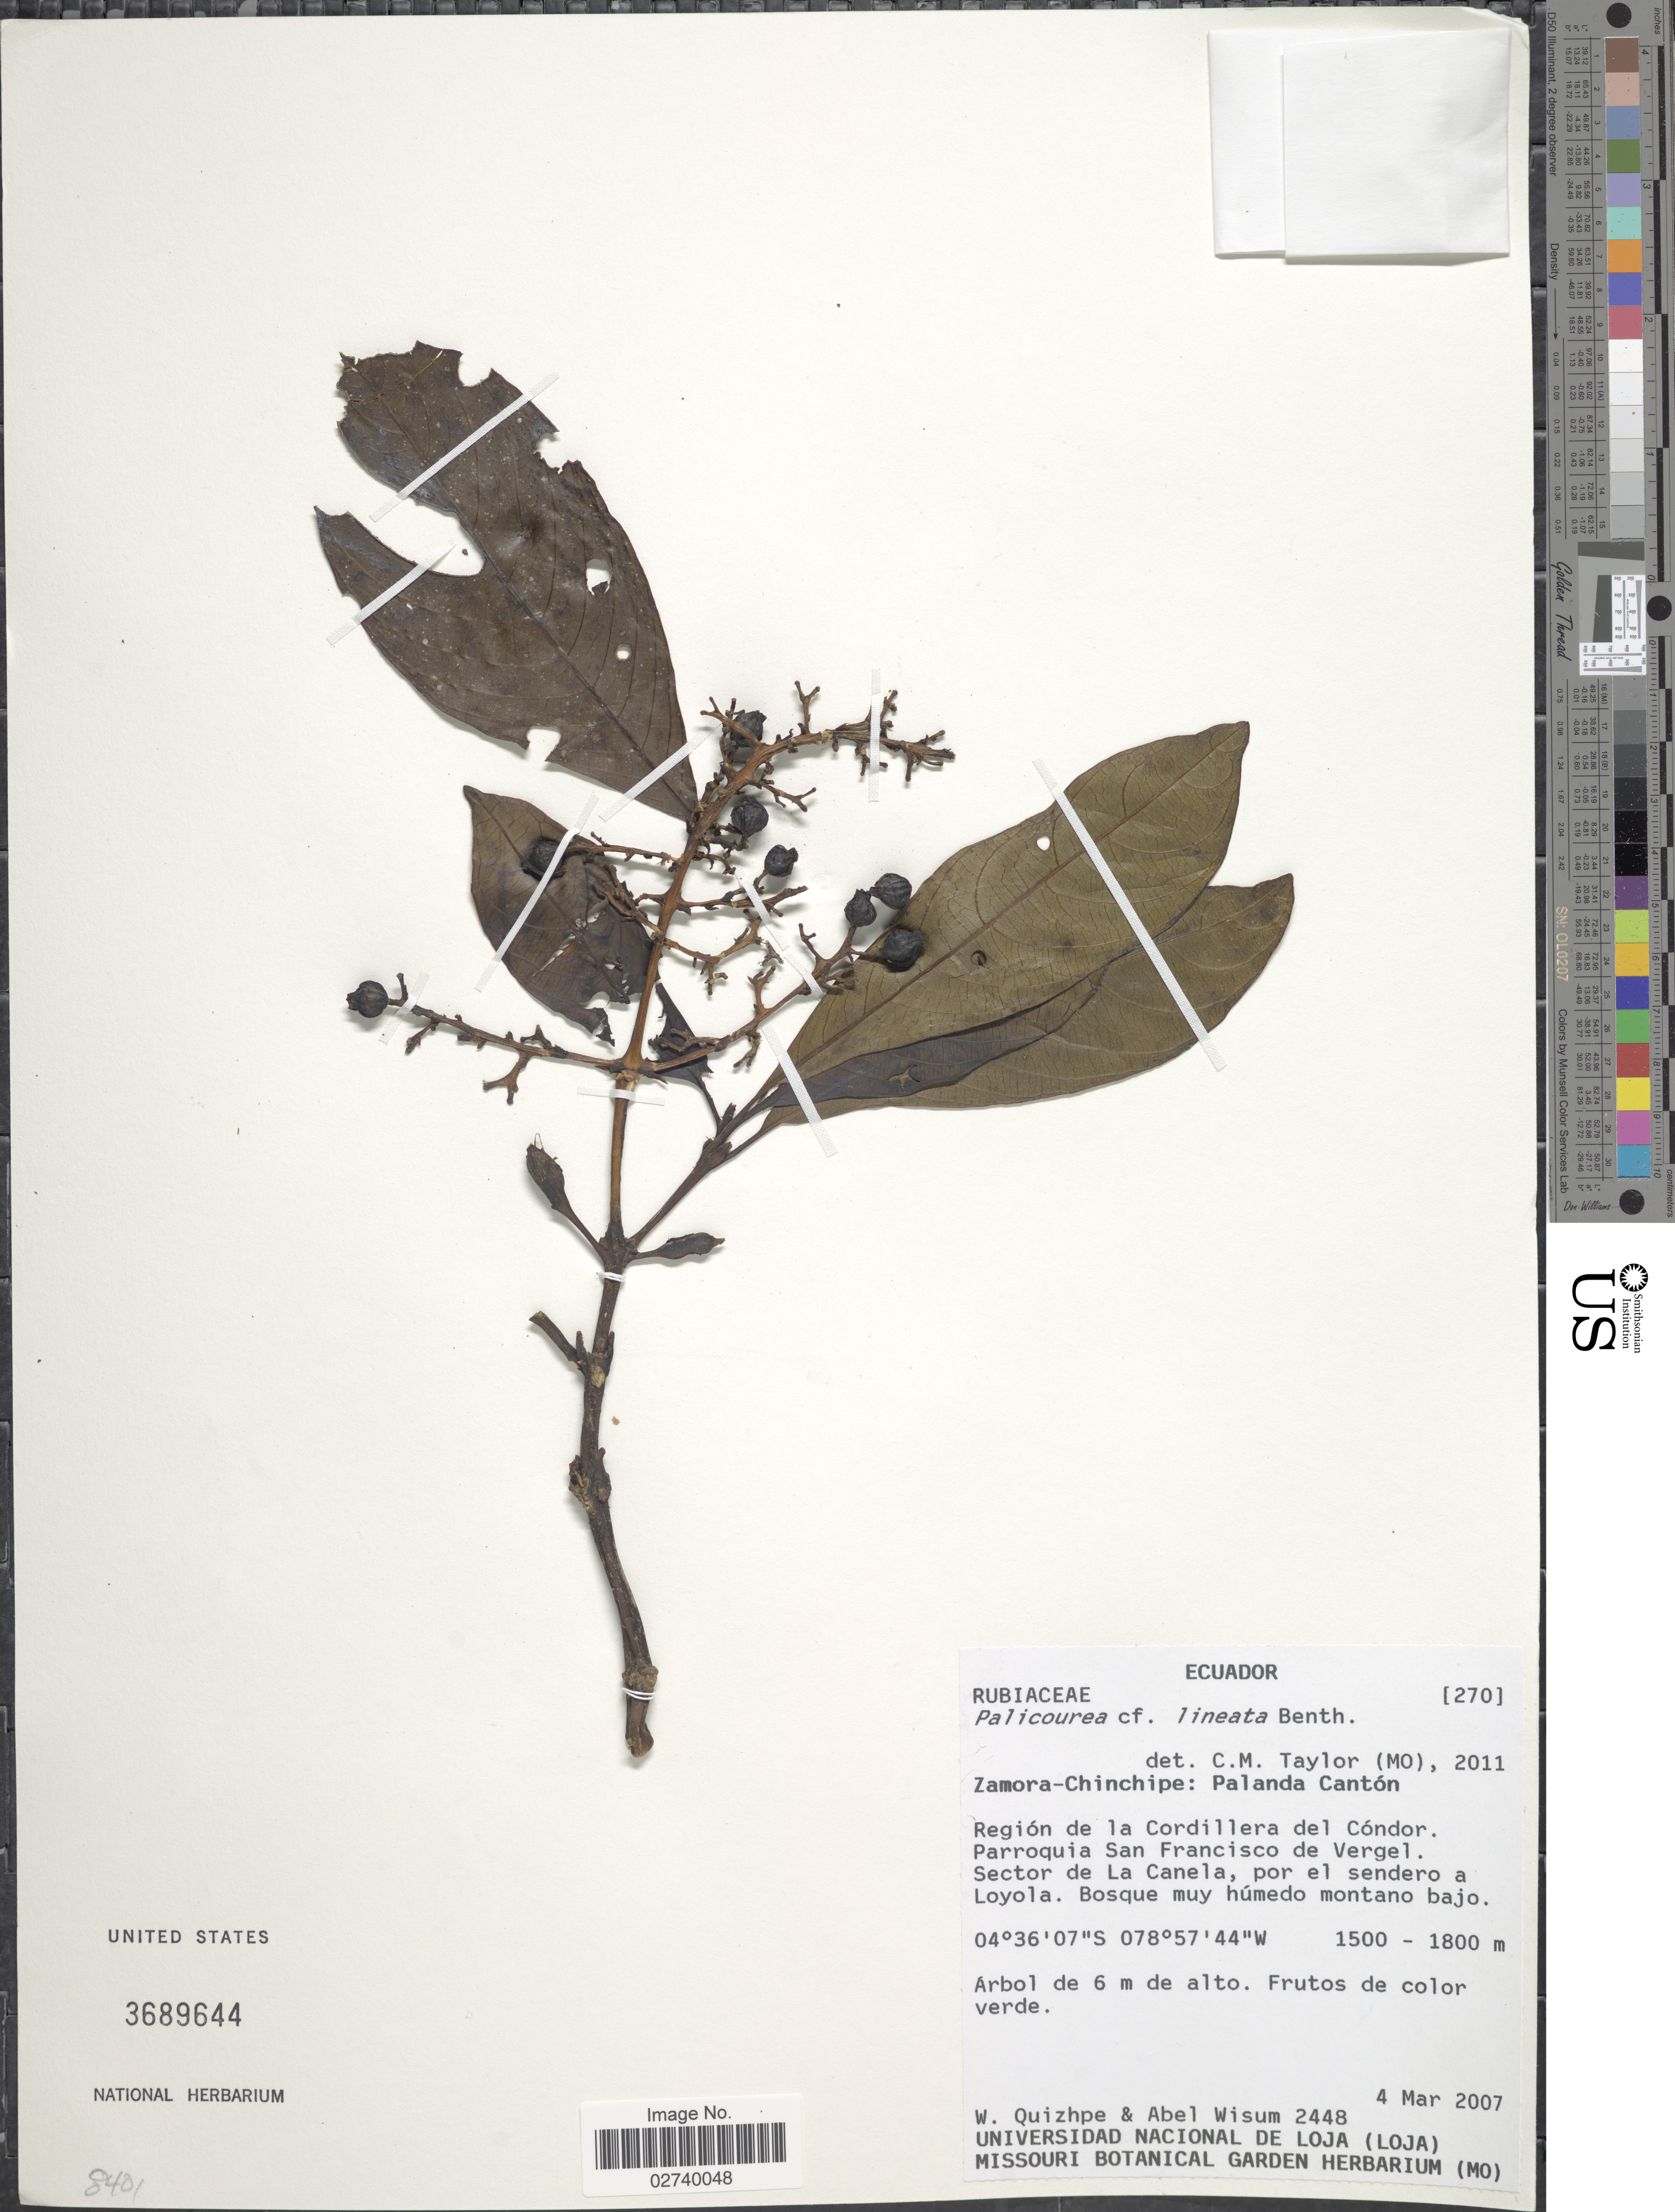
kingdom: Plantae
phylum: Tracheophyta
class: Magnoliopsida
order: Gentianales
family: Rubiaceae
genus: Palicourea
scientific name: Palicourea lineata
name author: Benth.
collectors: W. Quizhpe & A. Wisum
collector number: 2448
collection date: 2007-03-04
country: Ecuador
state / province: Zamora-Chinchipe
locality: Palanda Cantón. Región de la Cordillera del Cóndor. Parroquia San Francisco de Vergel. Sector de La Canela, por el sendero a Loyola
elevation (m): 1500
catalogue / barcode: US 3689644